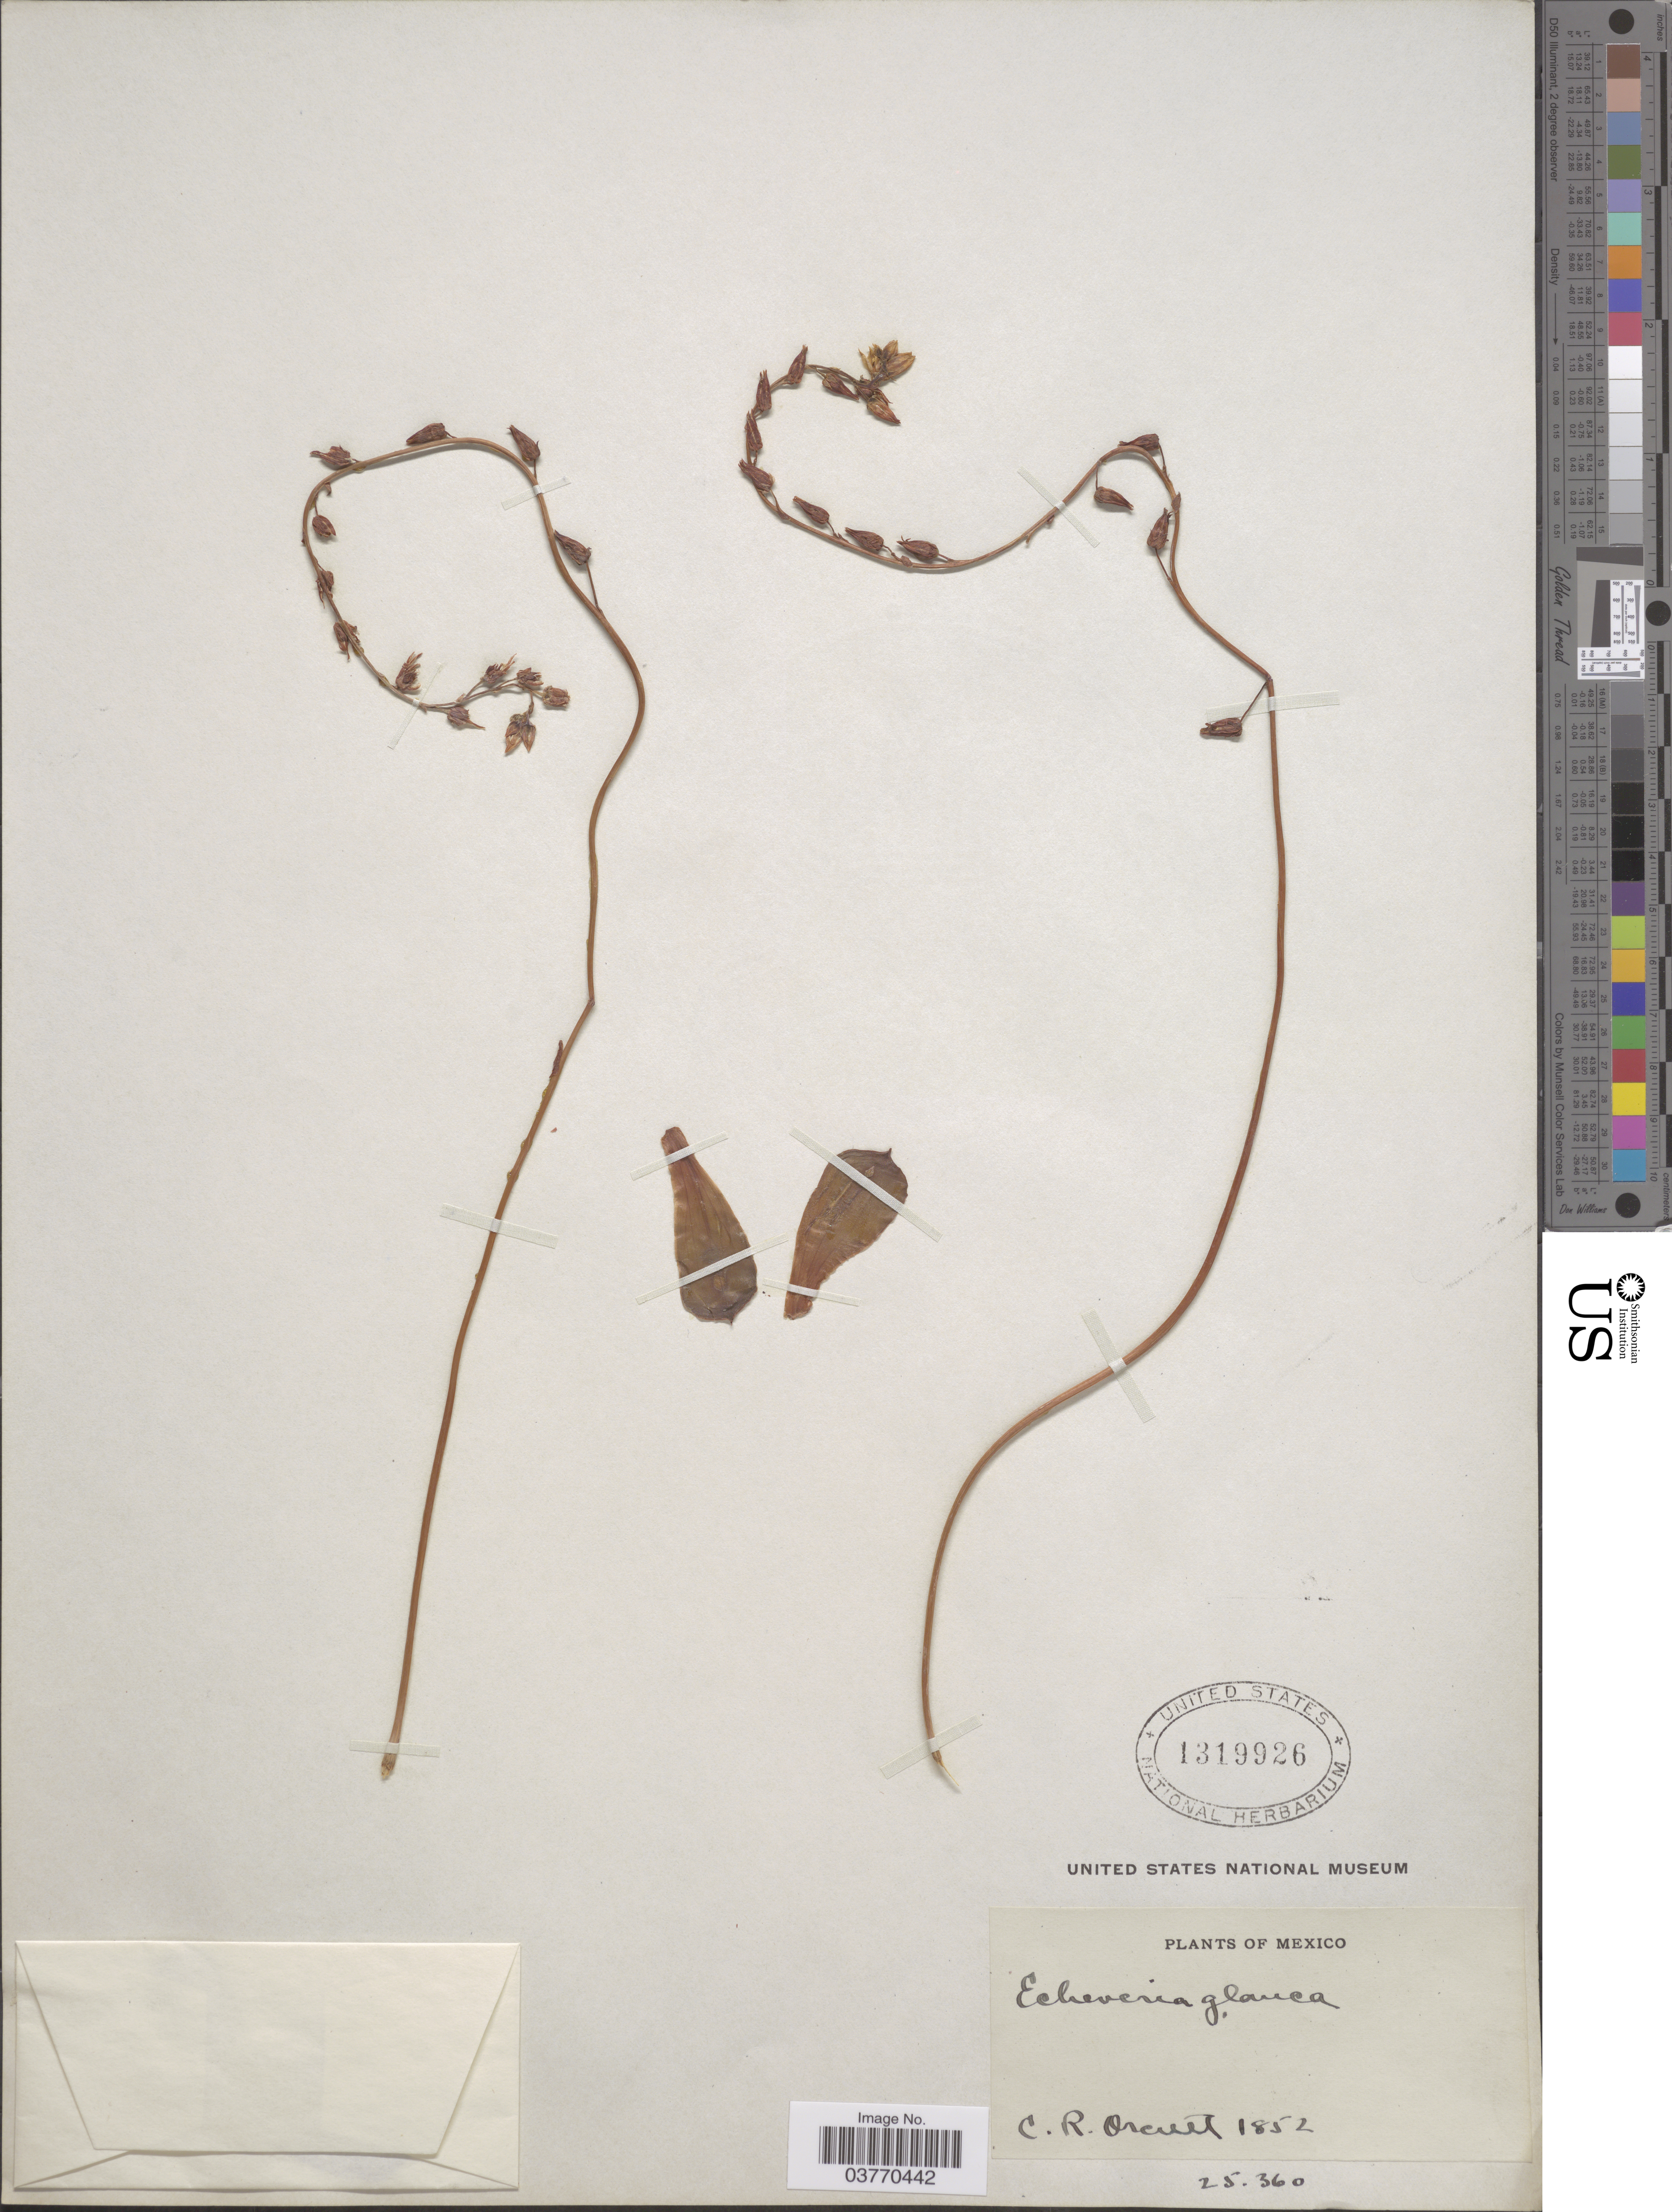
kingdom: Plantae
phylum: Tracheophyta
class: Magnoliopsida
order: Saxifragales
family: Crassulaceae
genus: Echeveria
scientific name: Echeveria pumila var. glauca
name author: (Baker) E. Walther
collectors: C. R. Orcutt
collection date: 1852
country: Mexico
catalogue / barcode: US 1319926